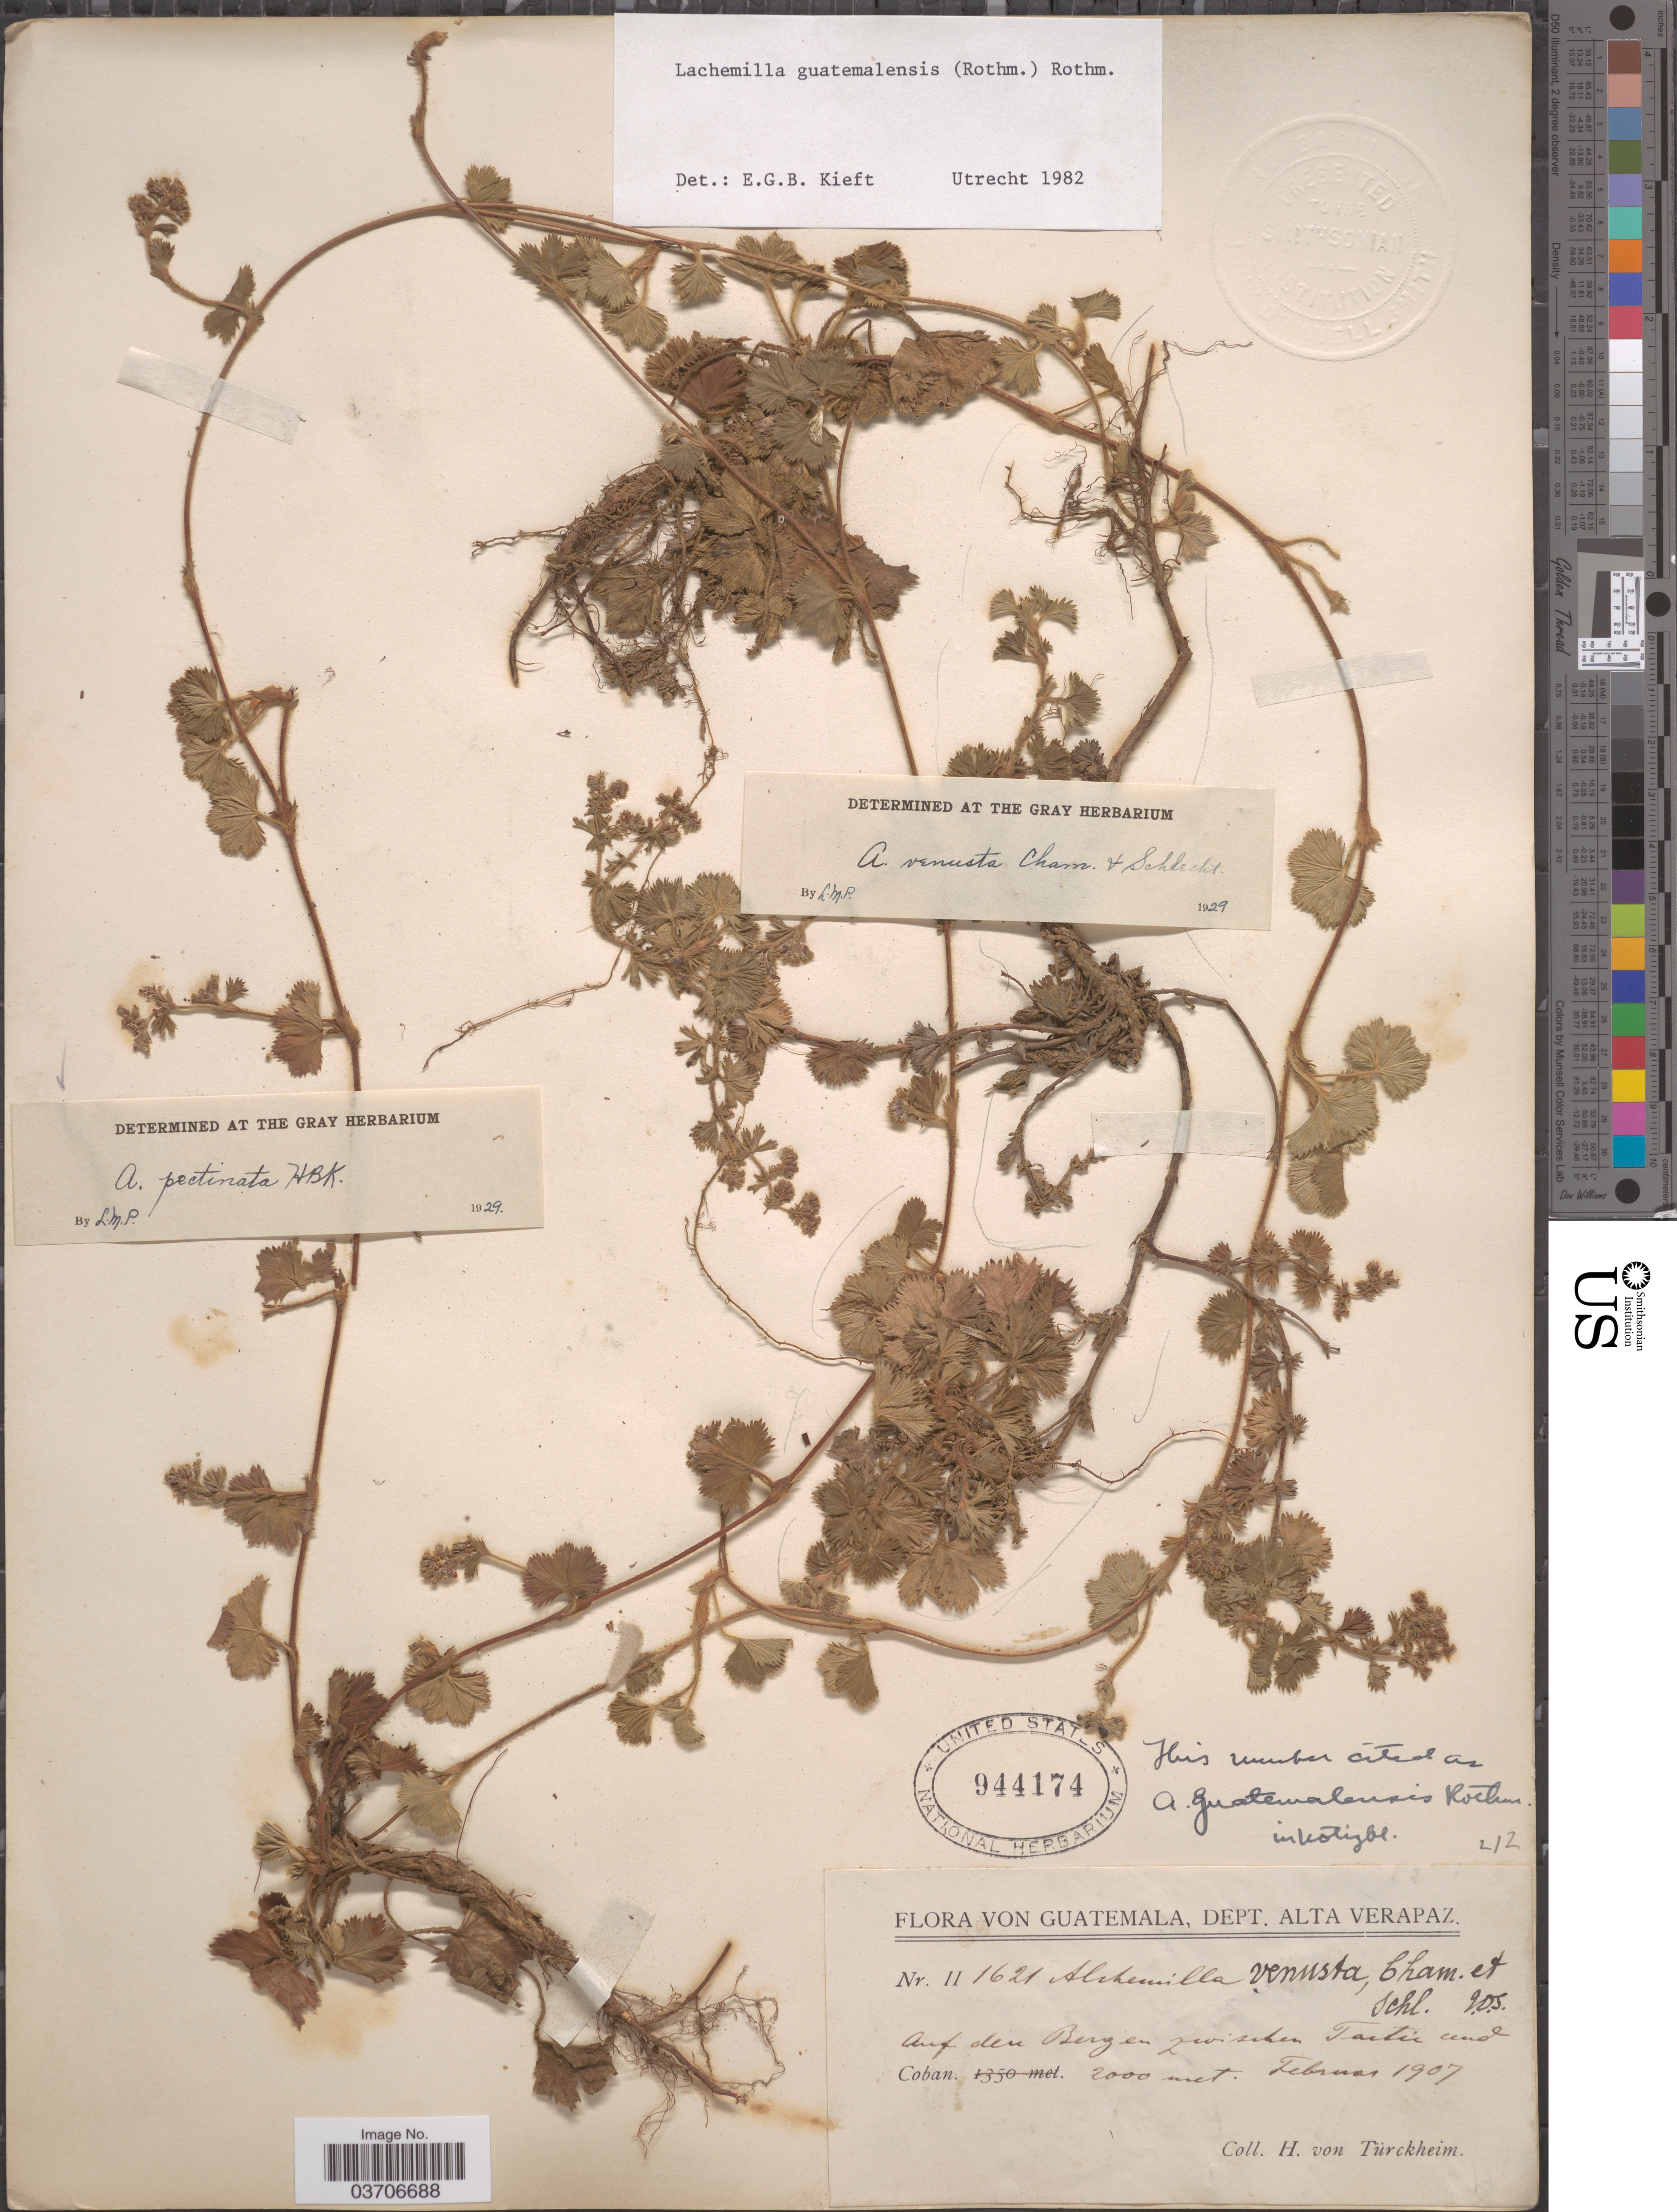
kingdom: Plantae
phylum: Tracheophyta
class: Magnoliopsida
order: Rosales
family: Rosaceae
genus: Lachemilla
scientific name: Lachemilla guatemalensis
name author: (Rothm.) Rothm.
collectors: H. von Türckheim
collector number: II1621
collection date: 1907-02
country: Guatemala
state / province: Alta Verapaz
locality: Dept. Alta Vera Paz. Auf den Bergen zwischen Tactic und Coban.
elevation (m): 2000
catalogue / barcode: US 944174